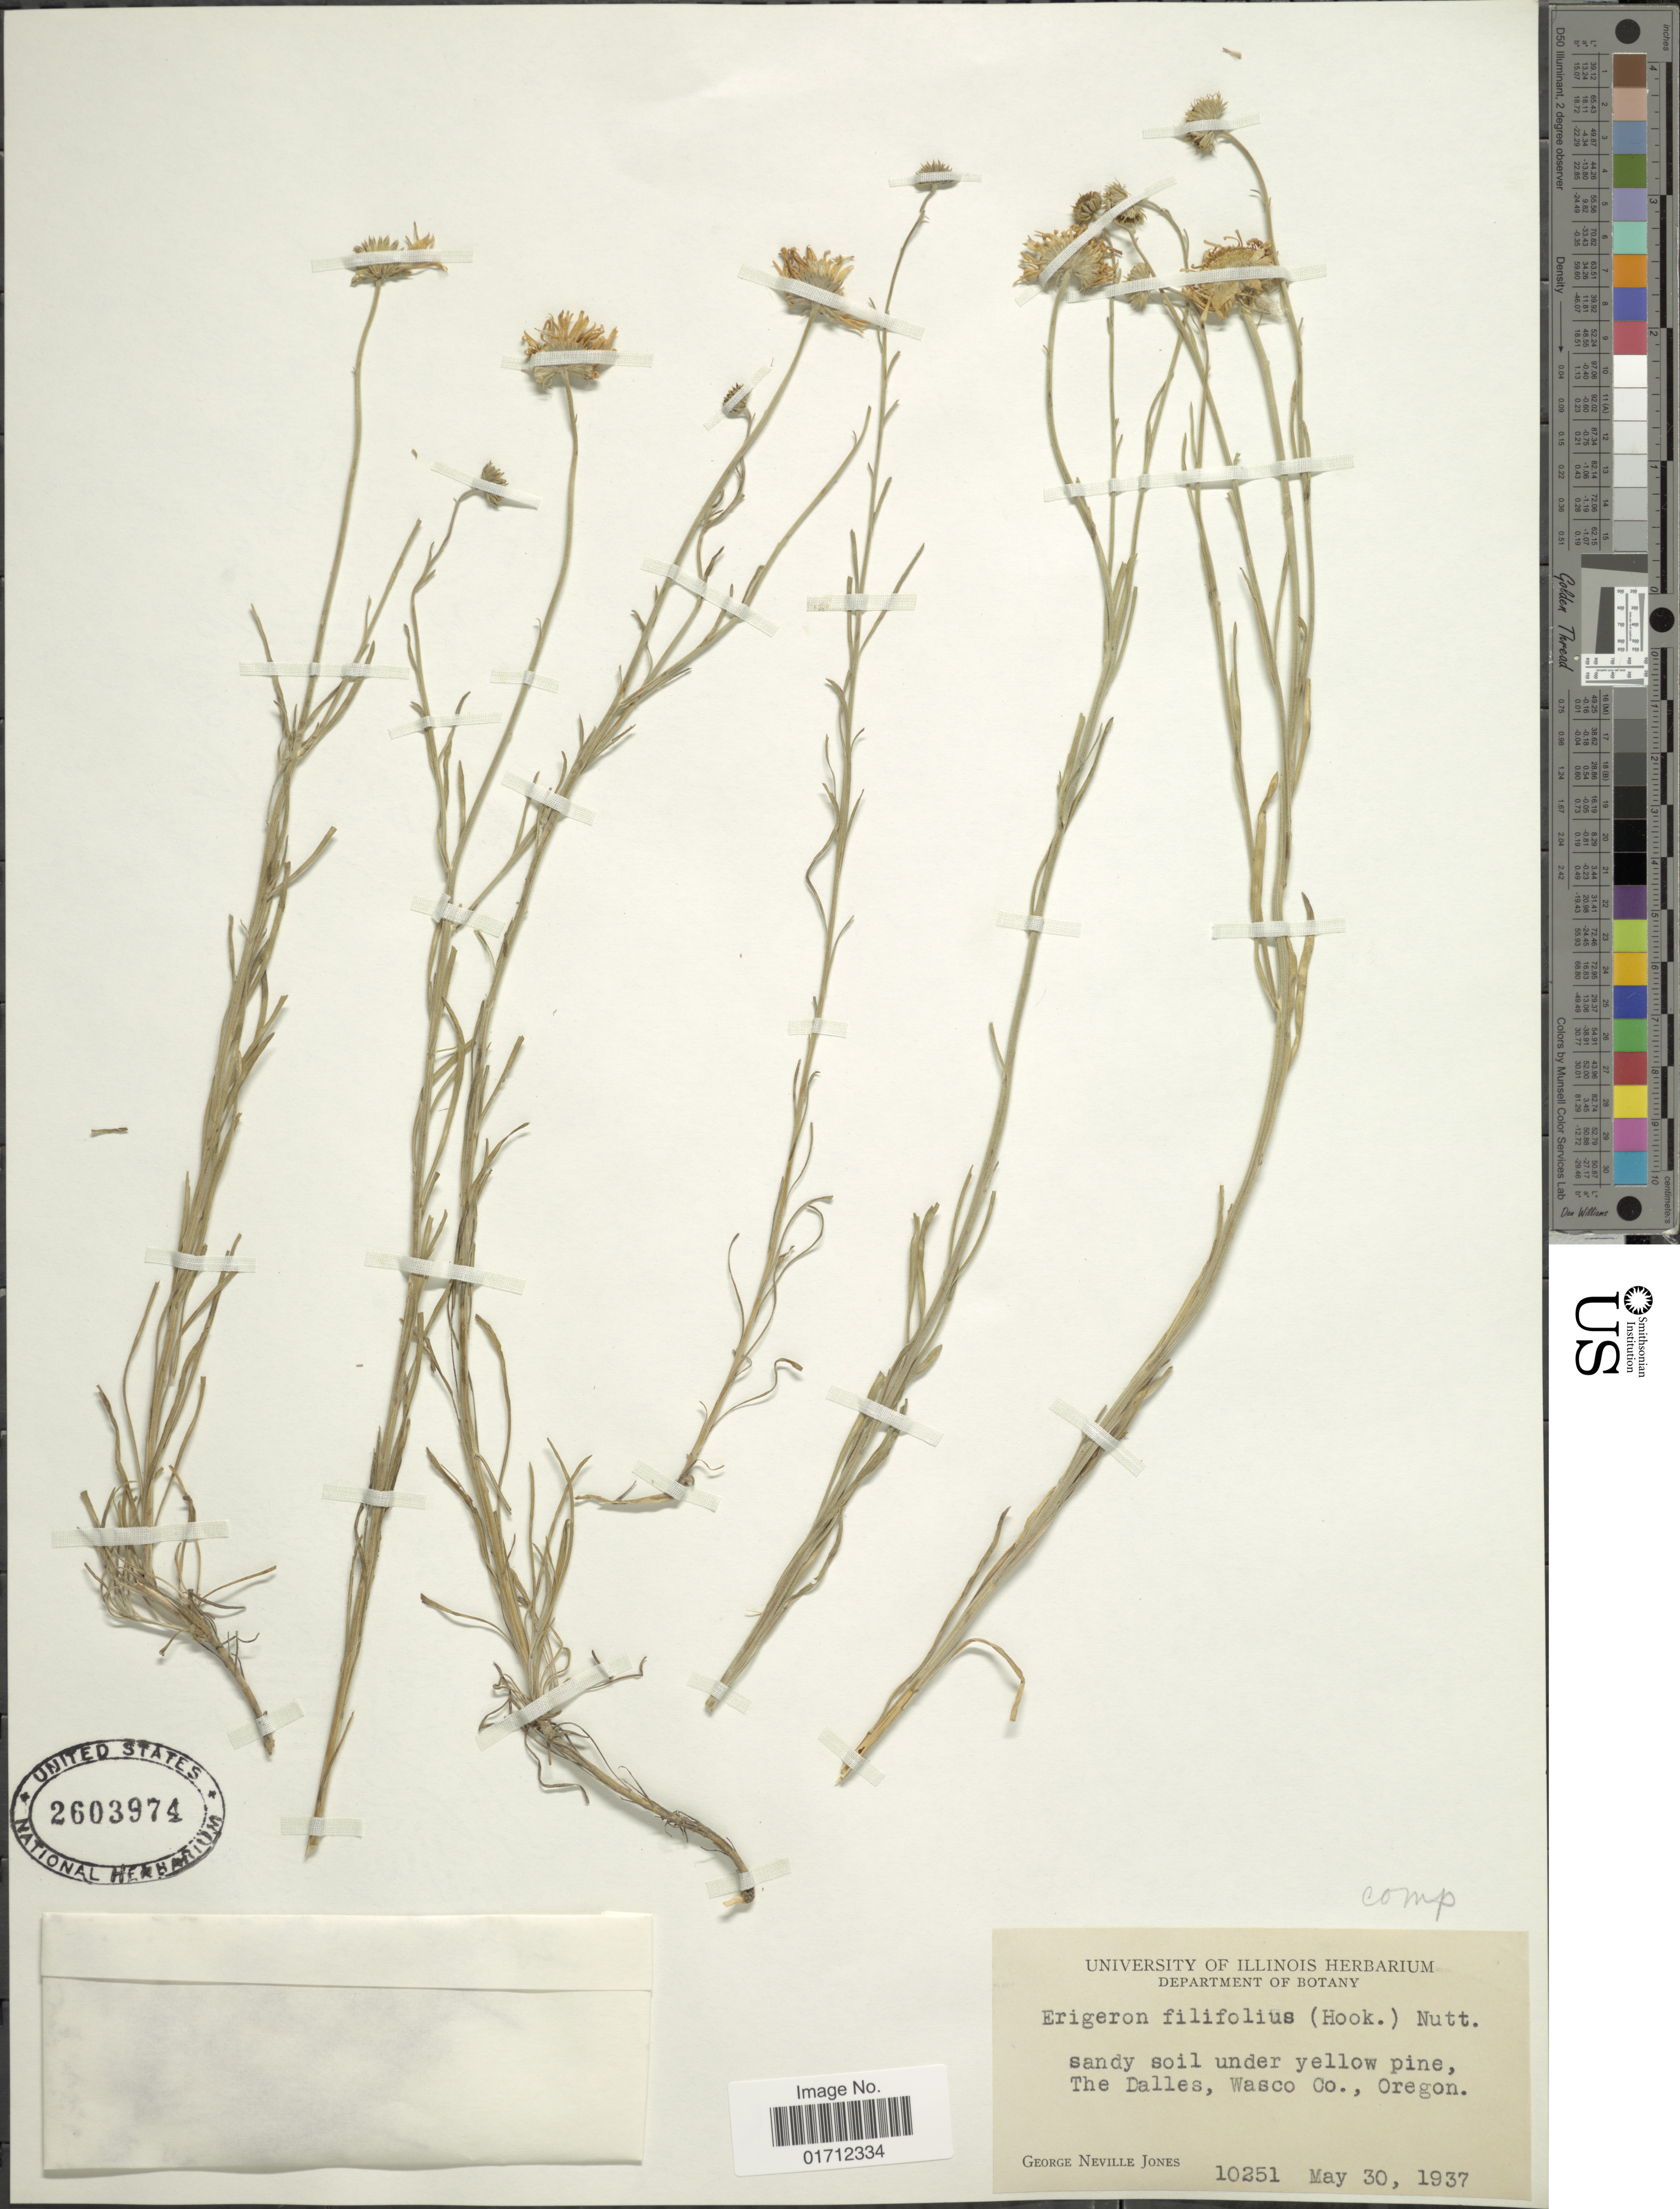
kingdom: Plantae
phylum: Tracheophyta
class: Magnoliopsida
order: Asterales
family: Asteraceae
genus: Erigeron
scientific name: Erigeron filifolius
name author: (Hook.) Nutt.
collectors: G. N. Jones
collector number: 10251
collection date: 1937-05-30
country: United States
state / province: Oregon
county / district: Wasco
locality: The Dallas, Wasco, Co.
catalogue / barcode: US 2603974